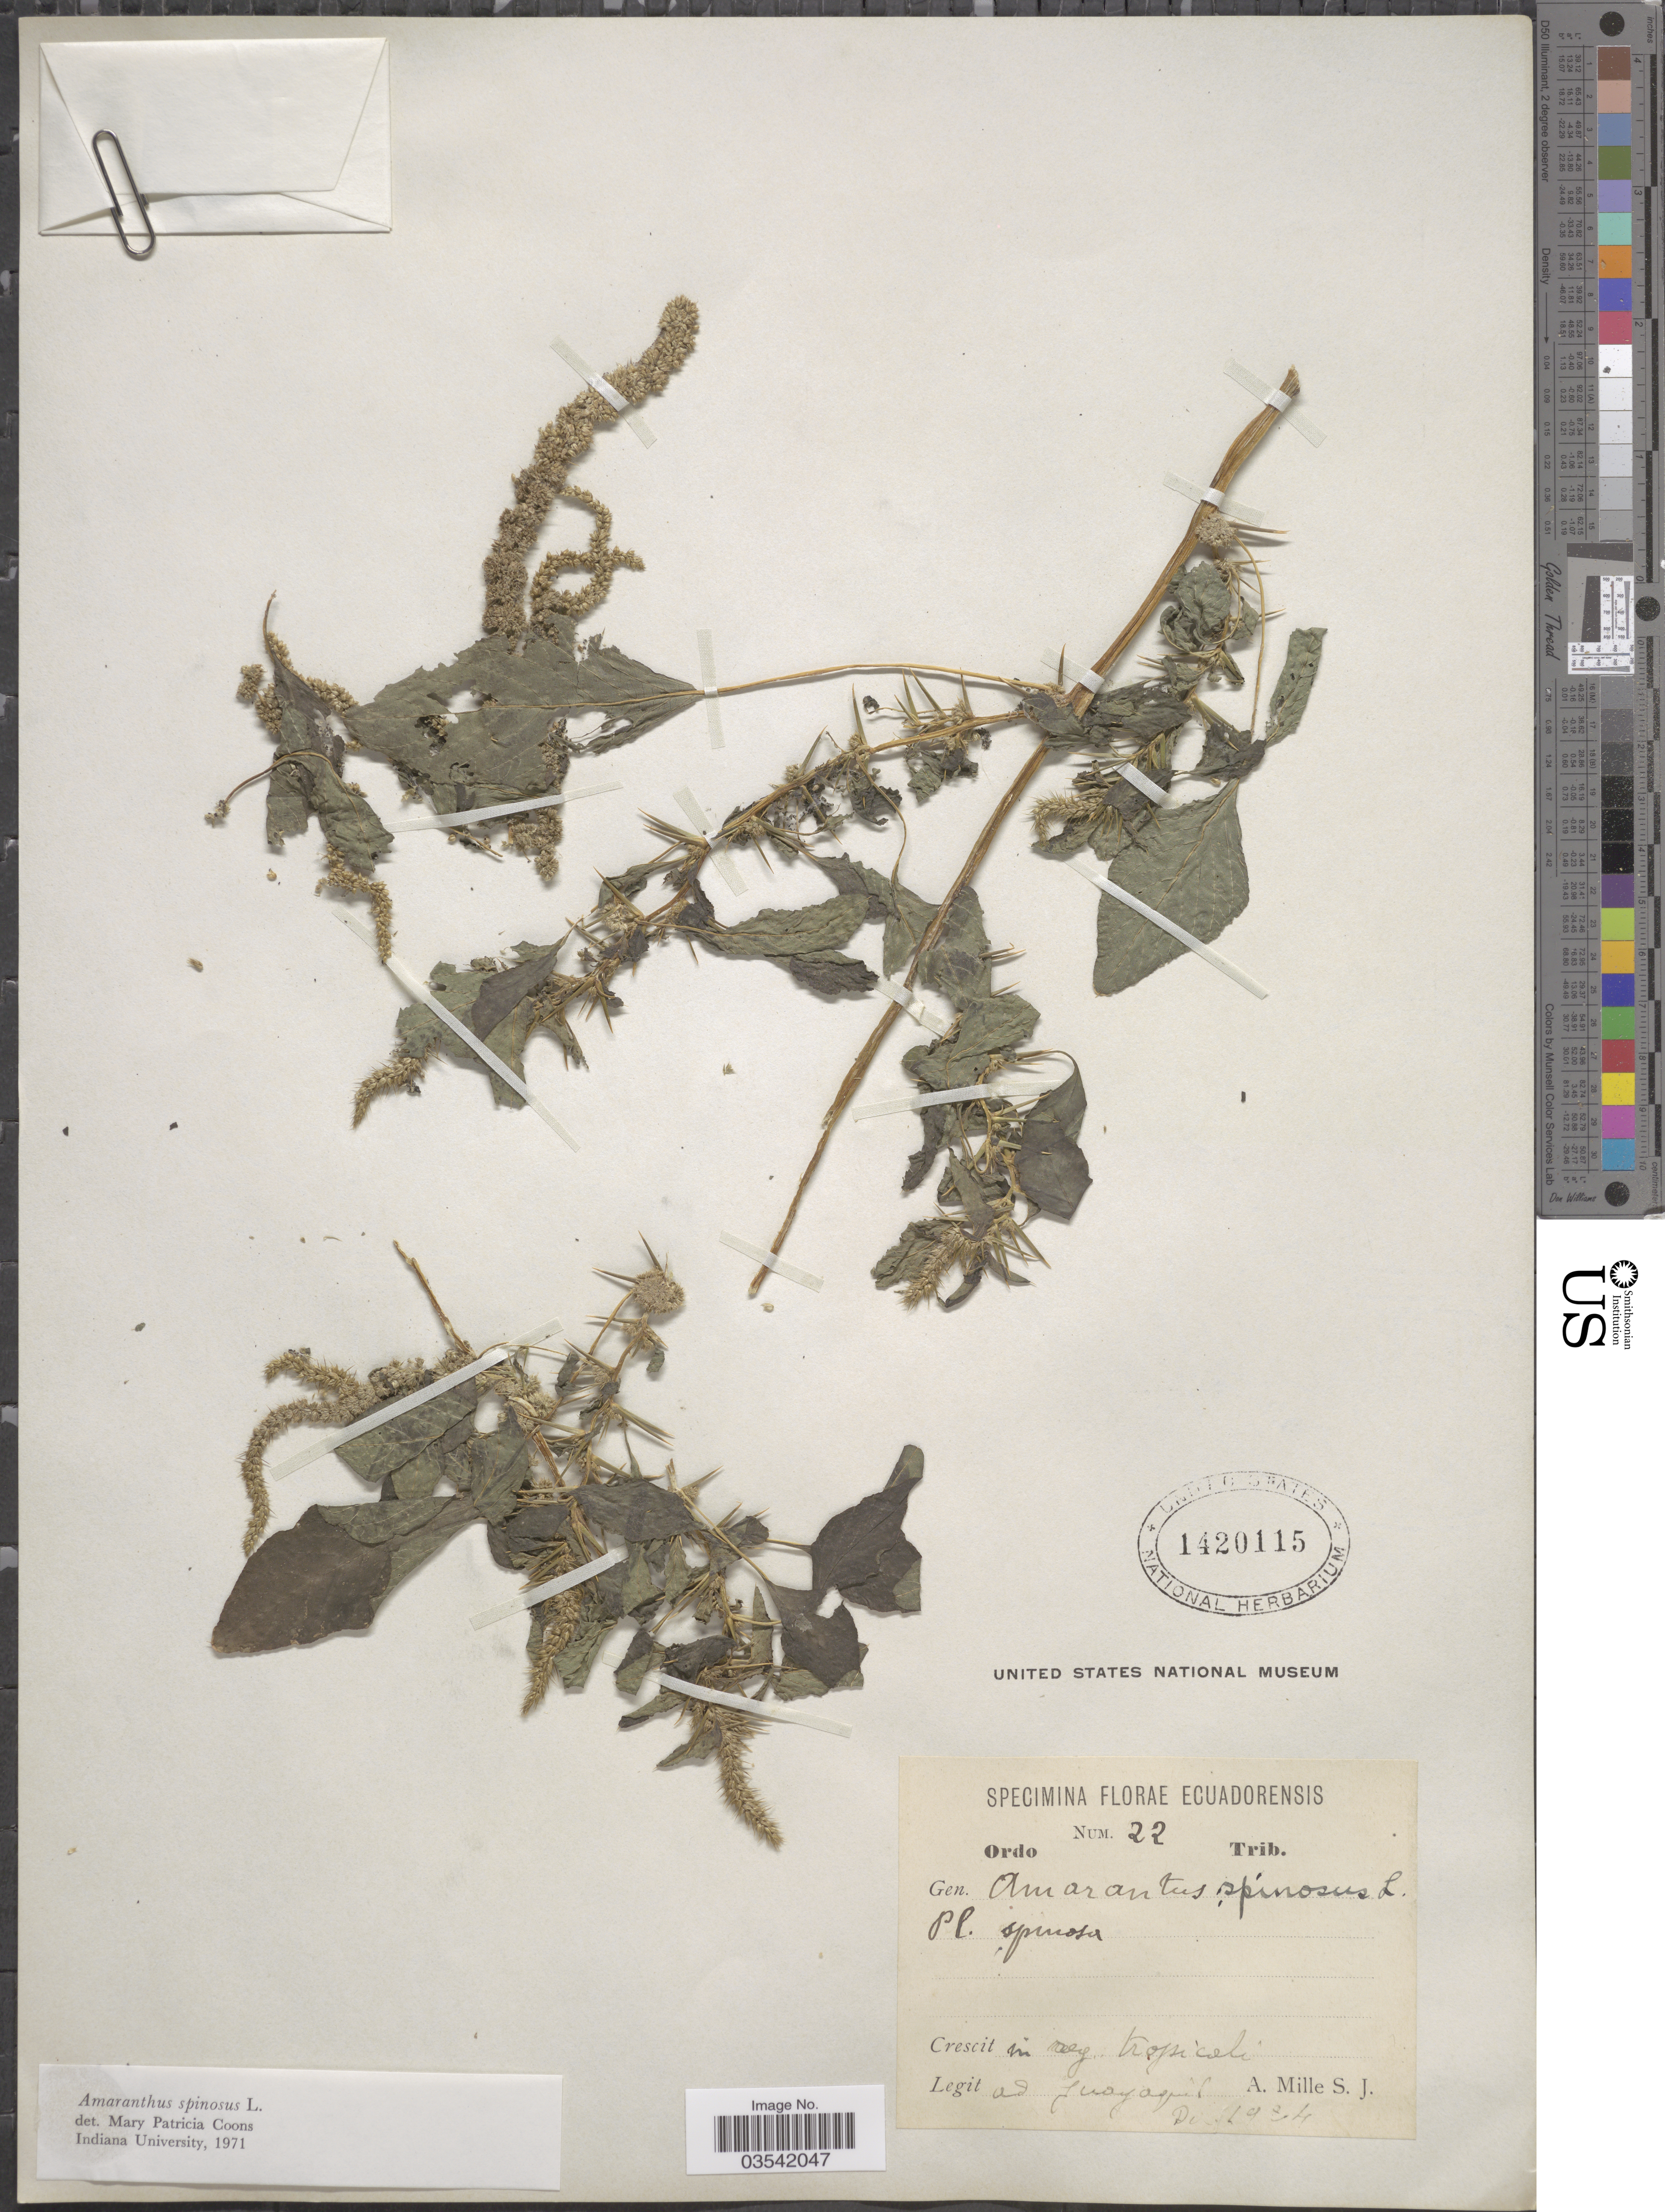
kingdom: Plantae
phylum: Tracheophyta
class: Magnoliopsida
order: Caryophyllales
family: Amaranthaceae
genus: Amaranthus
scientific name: Amaranthus spinosus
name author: L.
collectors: A. Mille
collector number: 22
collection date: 1984-12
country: Ecuador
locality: Ad Guayaquil.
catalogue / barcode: US 1420115